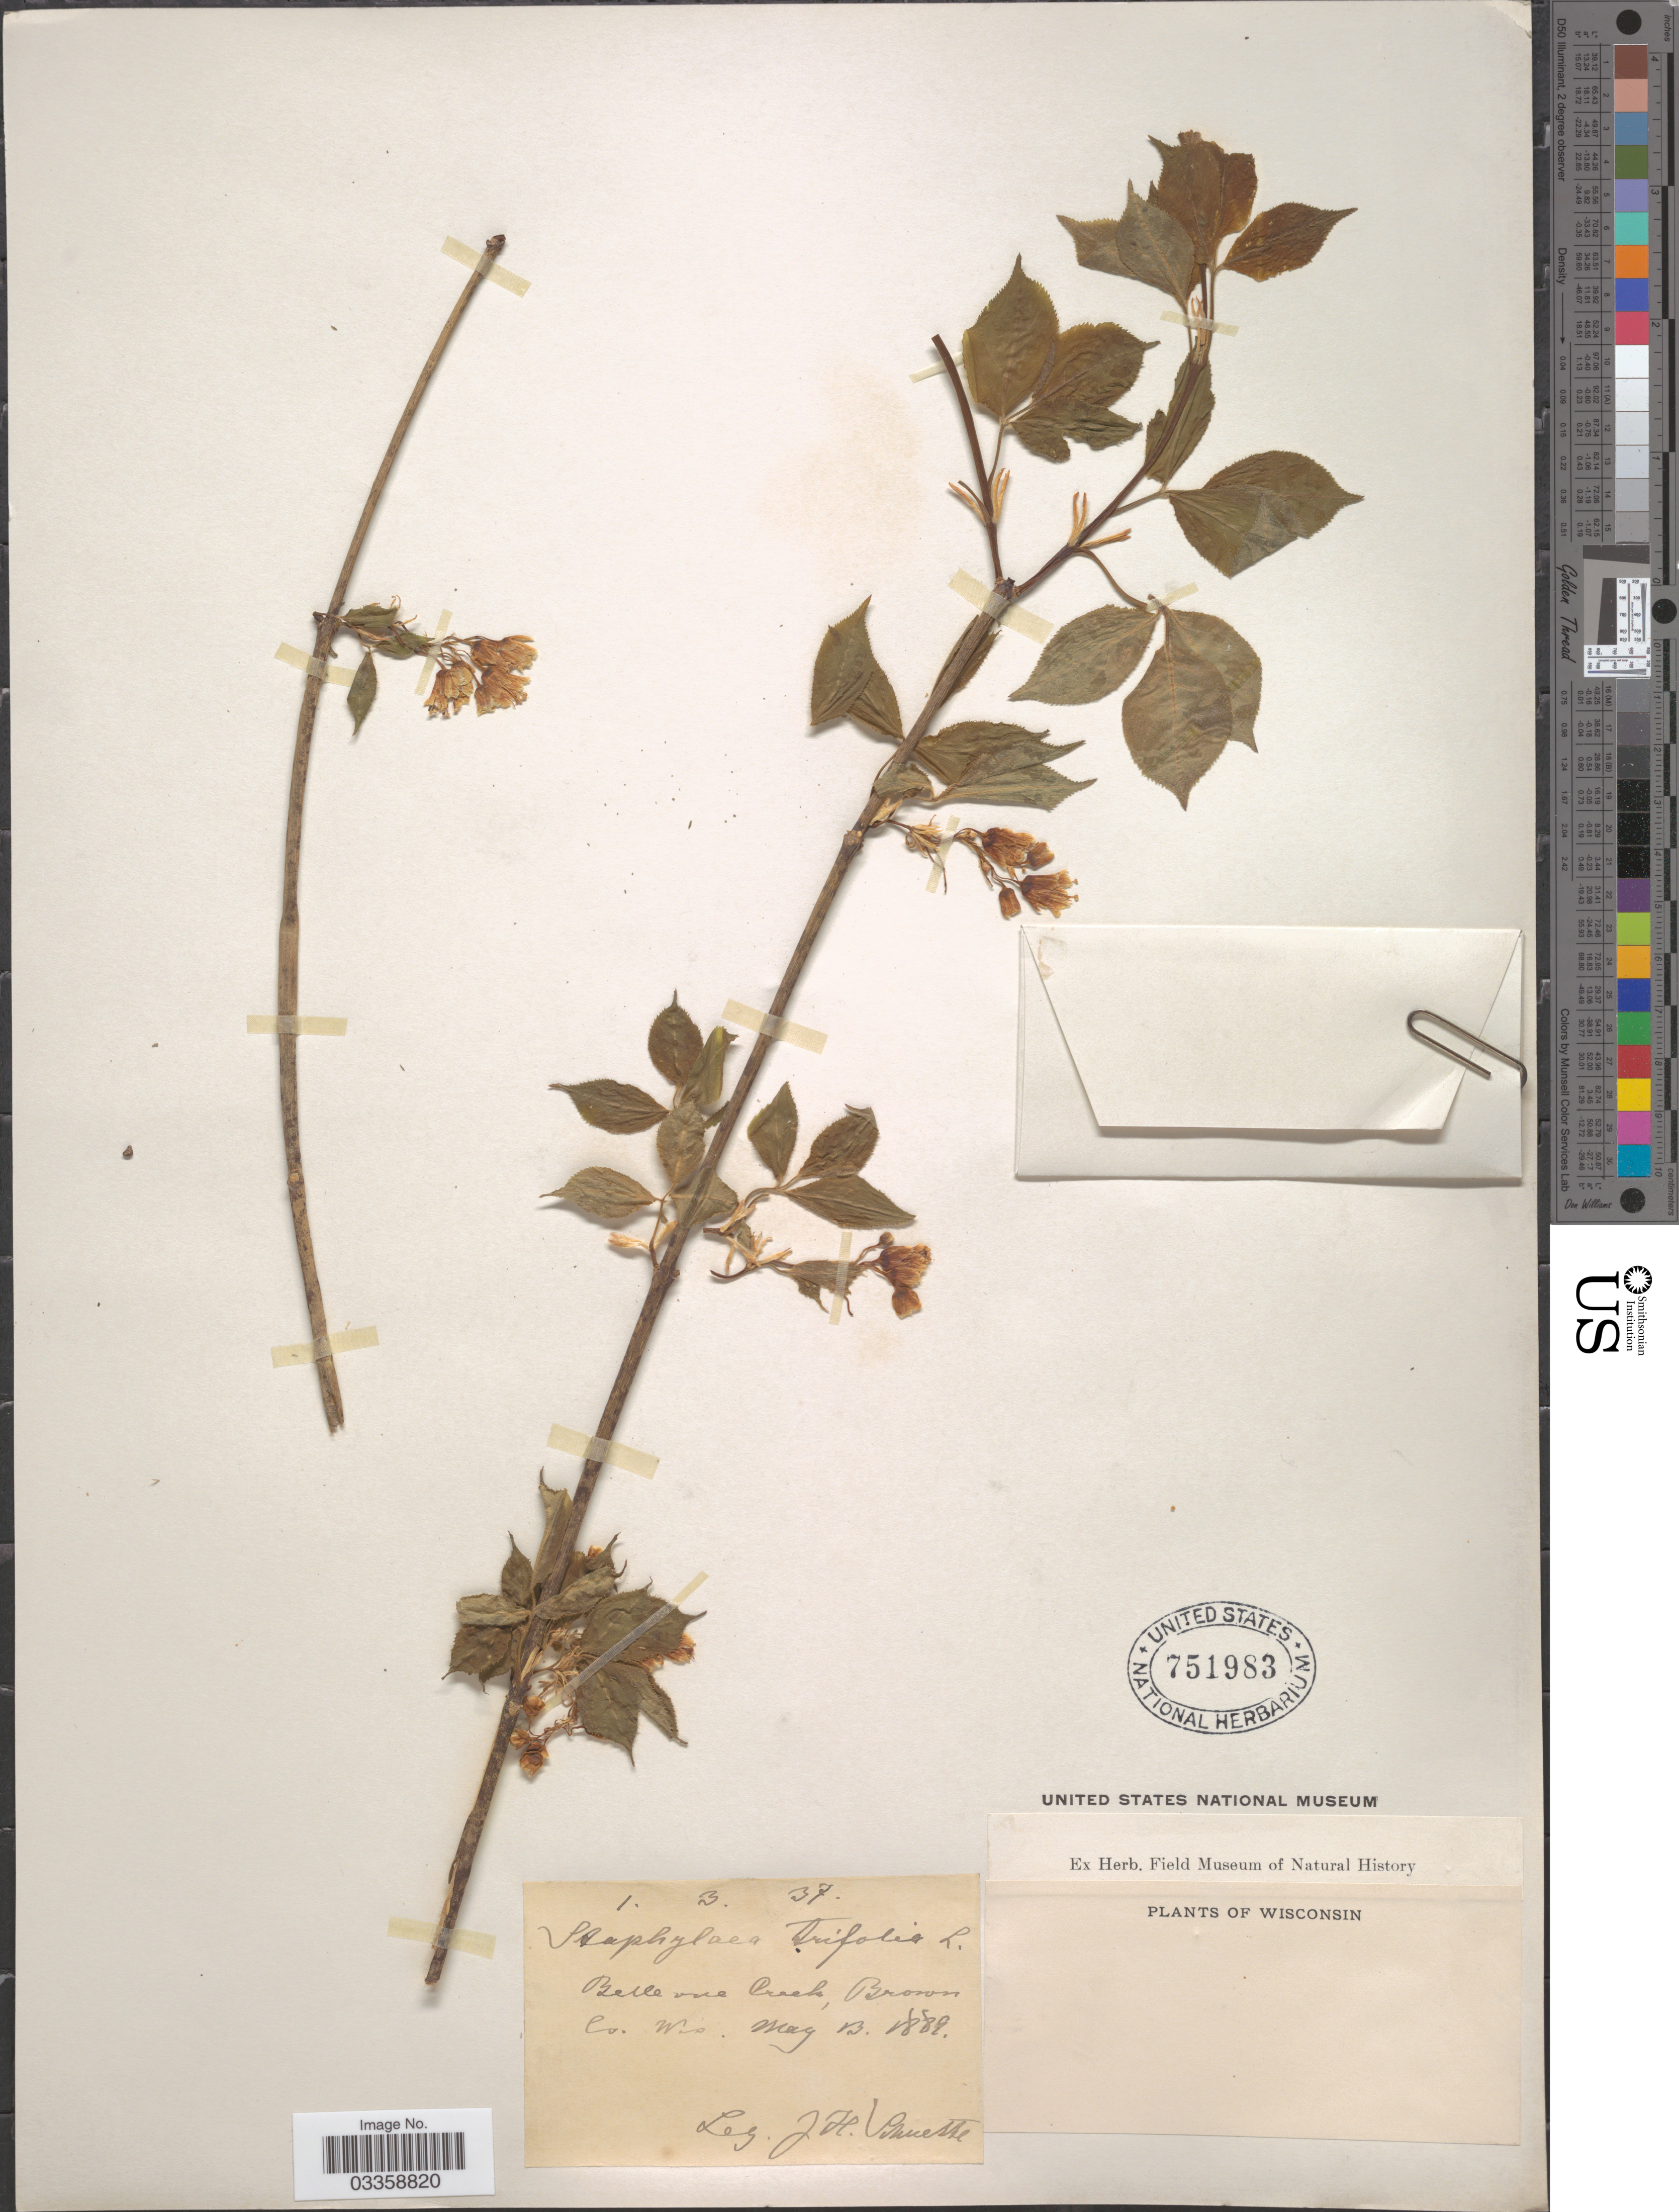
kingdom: Plantae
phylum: Tracheophyta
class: Magnoliopsida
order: Crossosomatales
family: Staphyleaceae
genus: Staphylea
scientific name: Staphylea trifolia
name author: L.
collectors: J. Pruette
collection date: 1889-05-13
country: United States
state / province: Wisconsin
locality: Bellevue Creek, Brown Co.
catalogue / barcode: US 751983